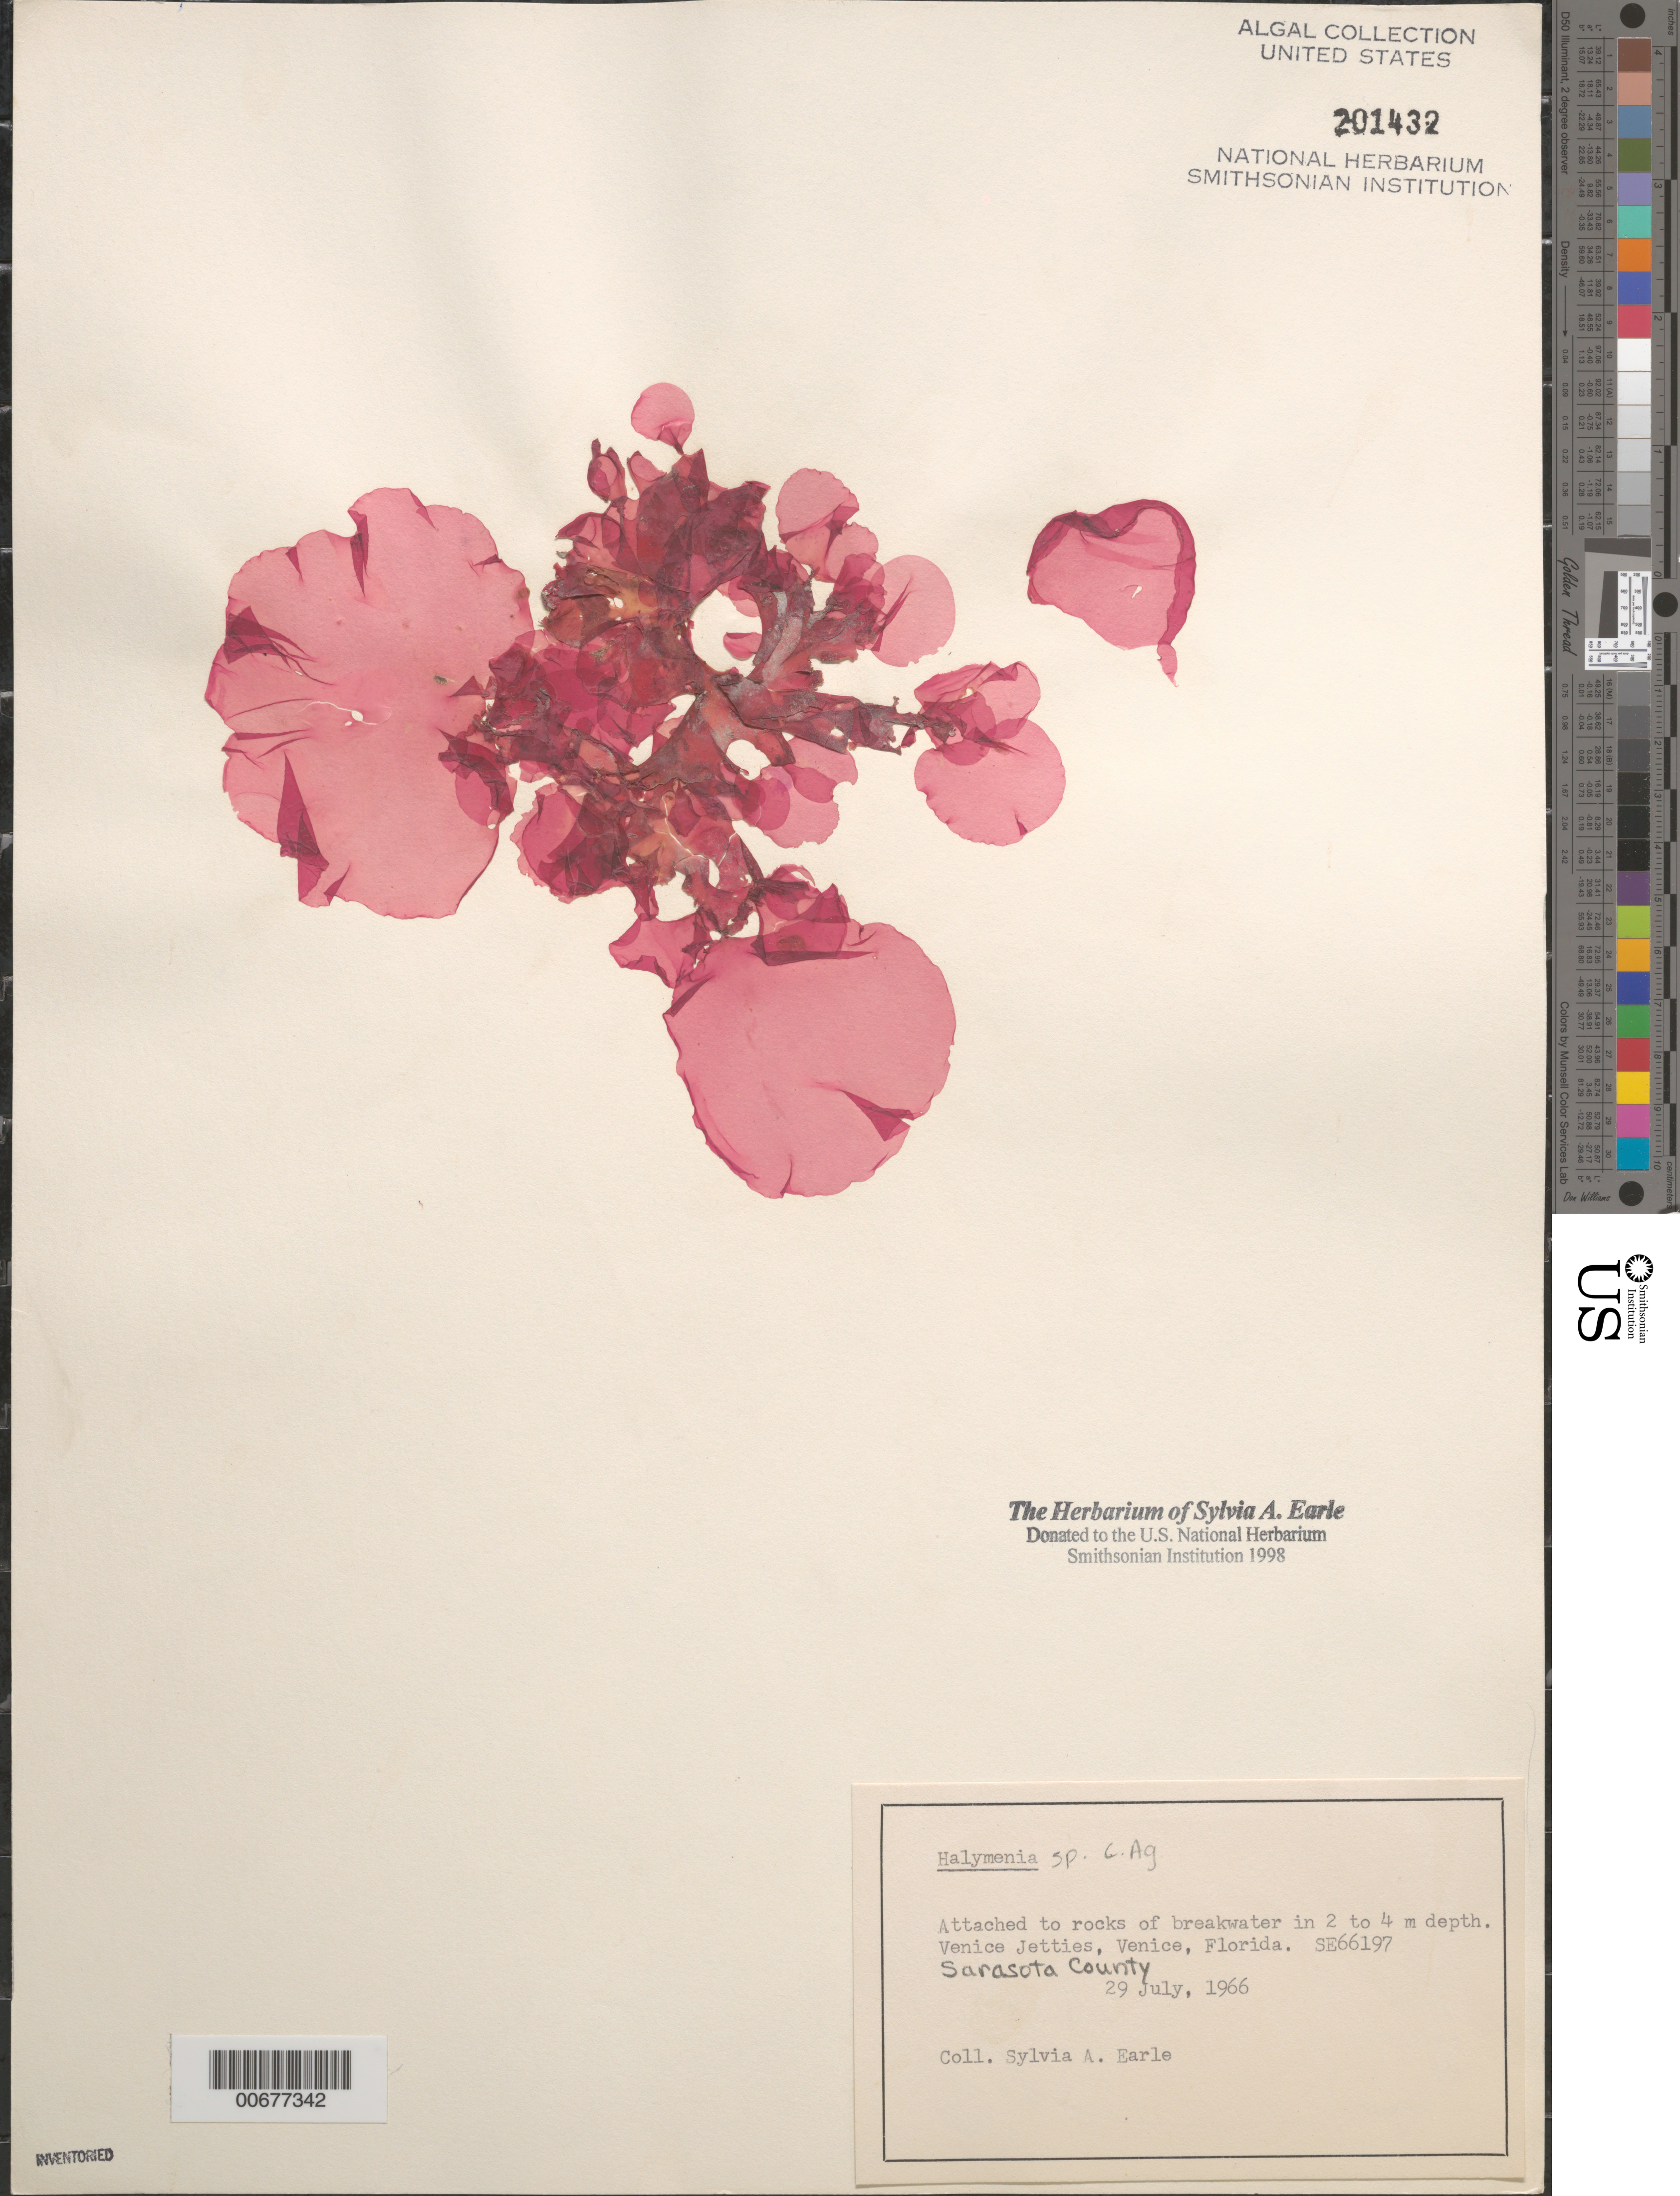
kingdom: Plantae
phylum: Rhodophyta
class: Florideophyceae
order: Halymeniales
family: Halymeniaceae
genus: Halymenia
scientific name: Halymenia sp.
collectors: S. A. Earle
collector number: SE 66197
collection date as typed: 29 Jul 1966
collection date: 1966-07-29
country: United States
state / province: Florida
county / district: Sarasota County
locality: Venice jetties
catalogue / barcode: US 201432